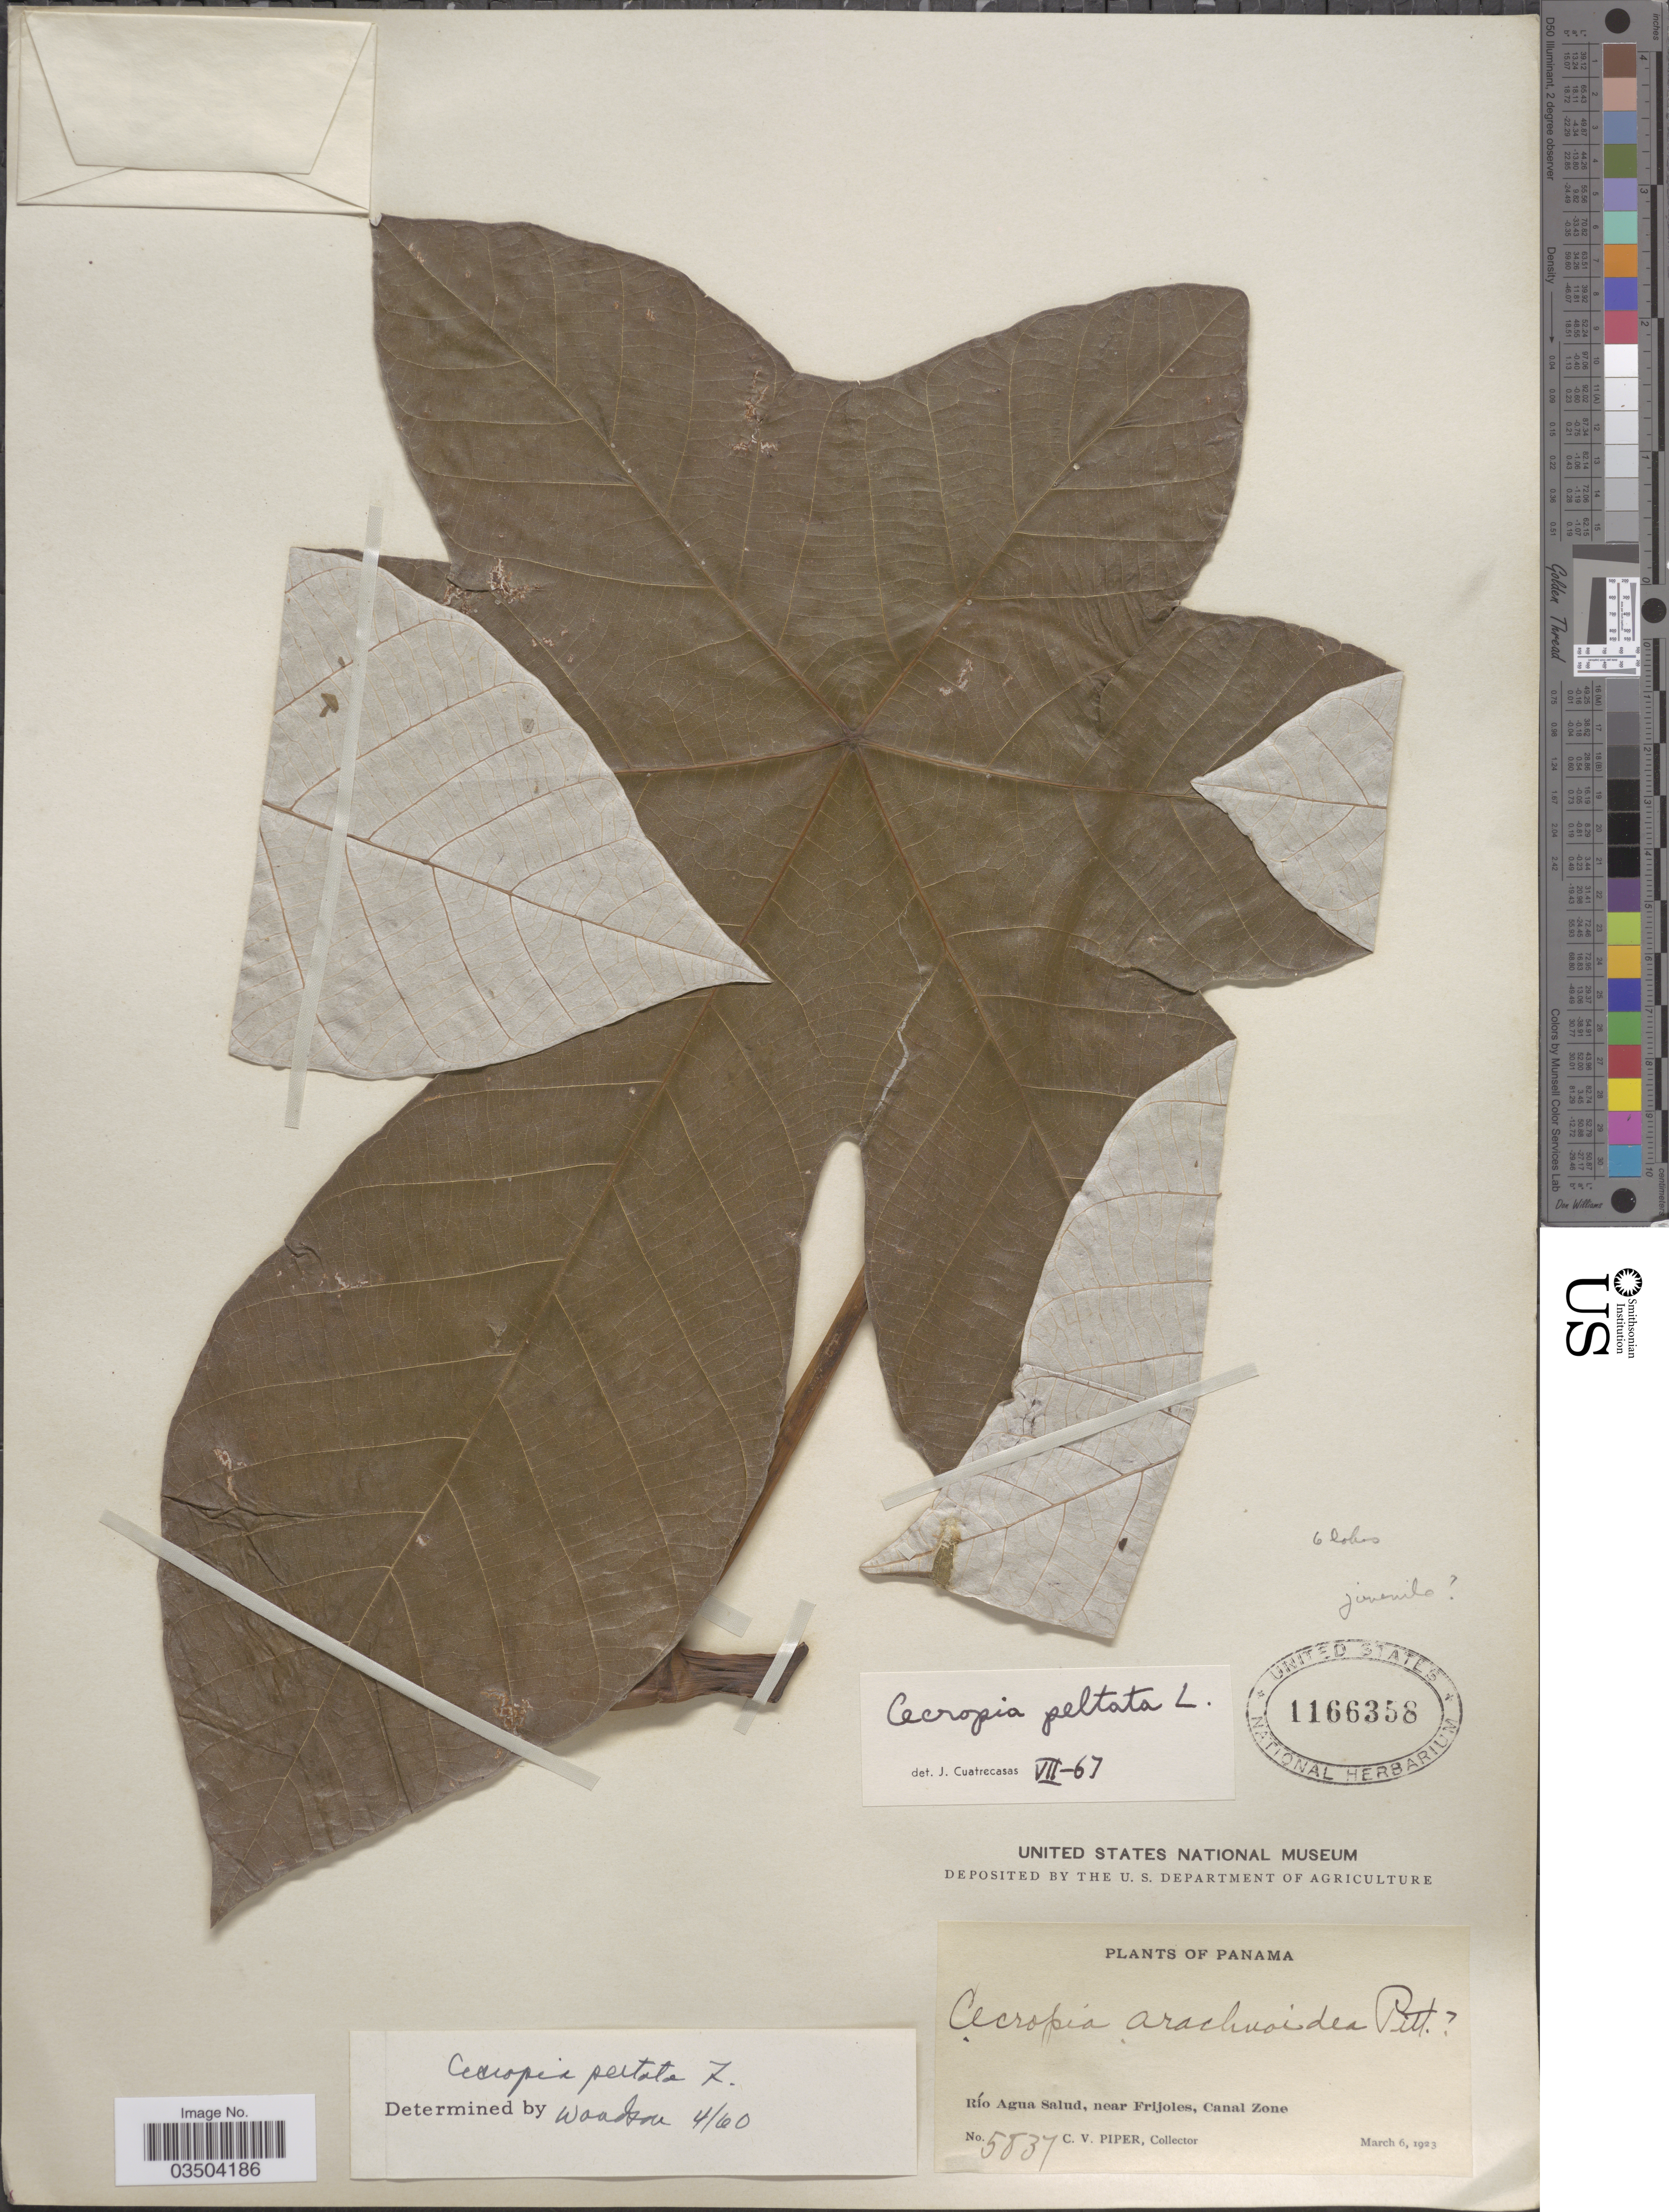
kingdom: Plantae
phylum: Tracheophyta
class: Magnoliopsida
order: Rosales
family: Urticaceae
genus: Cecropia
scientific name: Cecropia peltata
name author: L.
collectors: C. V. Piper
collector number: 5837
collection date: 1923-03-06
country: Panama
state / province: Colón / Panamá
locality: Río Agua Salud, near Frijoles, Canal Zone.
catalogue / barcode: US 1166358